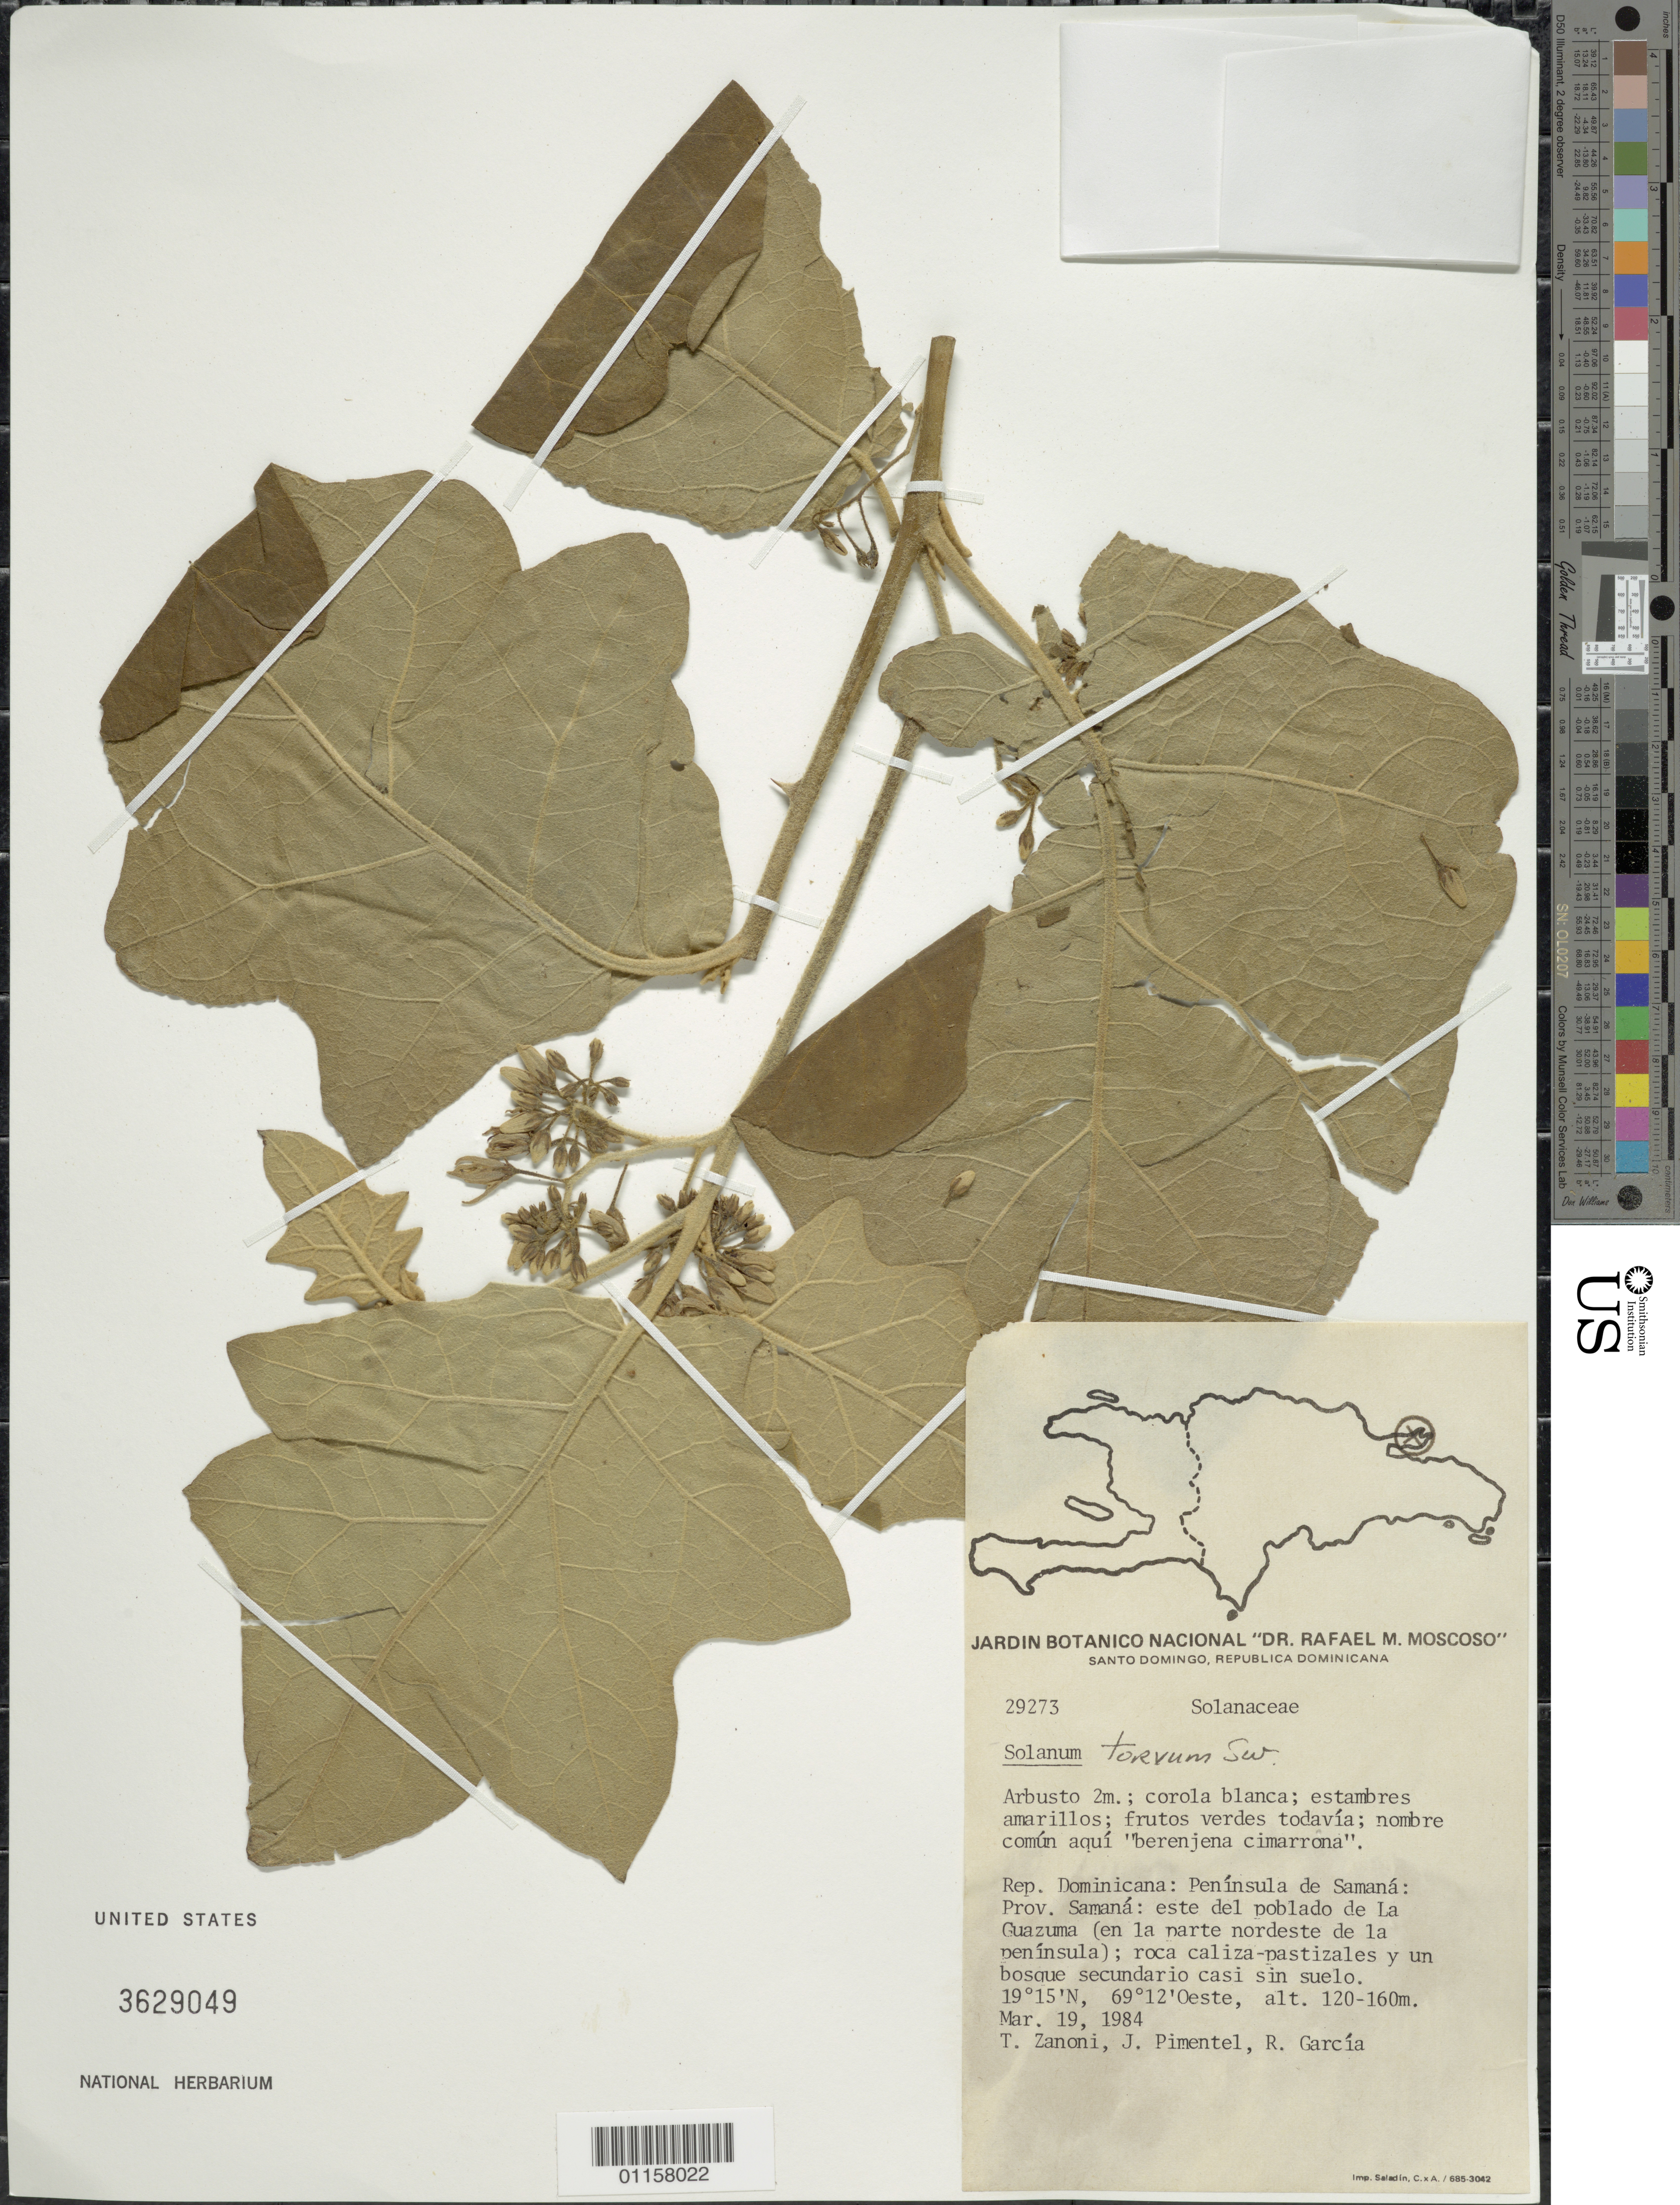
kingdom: Plantae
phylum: Tracheophyta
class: Magnoliopsida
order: Solanales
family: Solanaceae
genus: Solanum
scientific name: Solanum torvum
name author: Sw.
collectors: T. A. Zanoni, J. Pimentel & R. García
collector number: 29273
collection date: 1984-03-19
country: Dominican Republic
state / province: Samaná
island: Hispaniola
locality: Península de Samaná; este del poblado de La Guazuma (en la parte nordeste de la península).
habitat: Roca caliza-pastizales y un bosque secundario casi sin suelo.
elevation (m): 120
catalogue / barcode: US 3629049